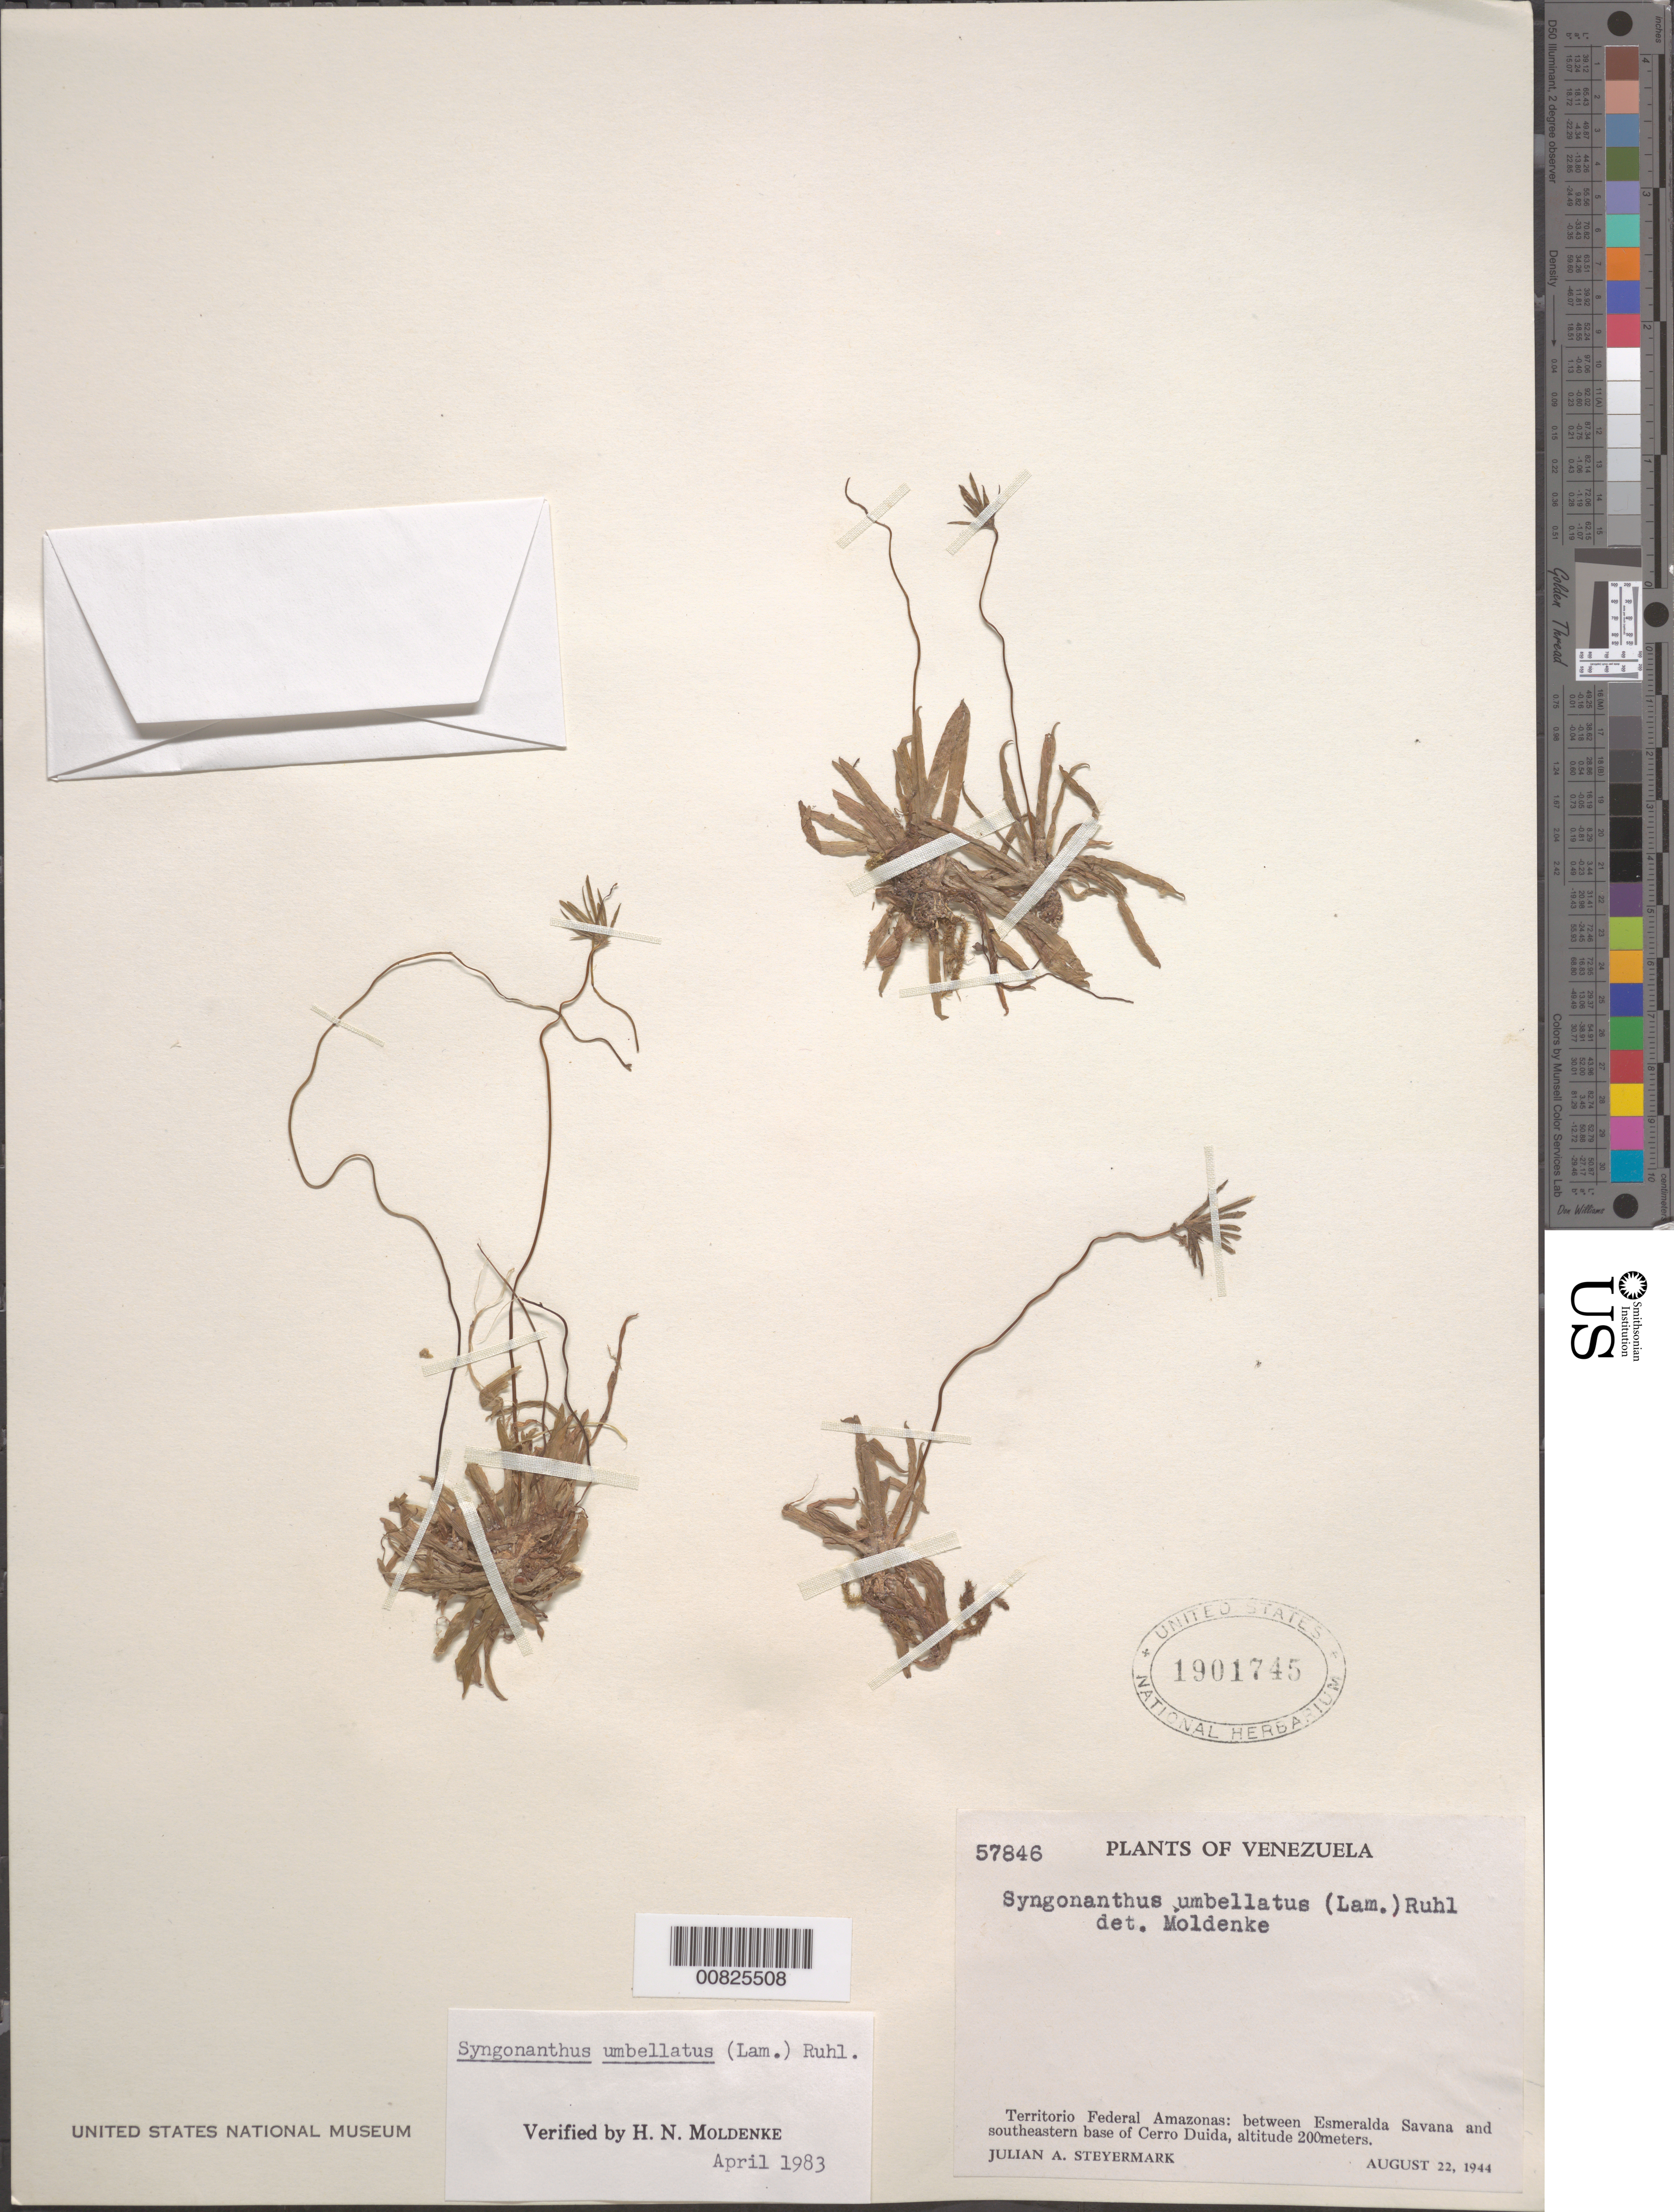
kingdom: Plantae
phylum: Tracheophyta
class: Liliopsida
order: Poales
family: Eriocaulaceae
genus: Syngonanthus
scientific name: Syngonanthus umbellatus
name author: (Lam.) Ruhland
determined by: Moldenke, H. N.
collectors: J. Steyermark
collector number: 57846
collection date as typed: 22-Aug-44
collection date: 1944-08-22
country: Venezuela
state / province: Amazonas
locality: Cerro Duida, between Esmeralda Savanna and SE Cerro Duida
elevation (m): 200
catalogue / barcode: US 1901745